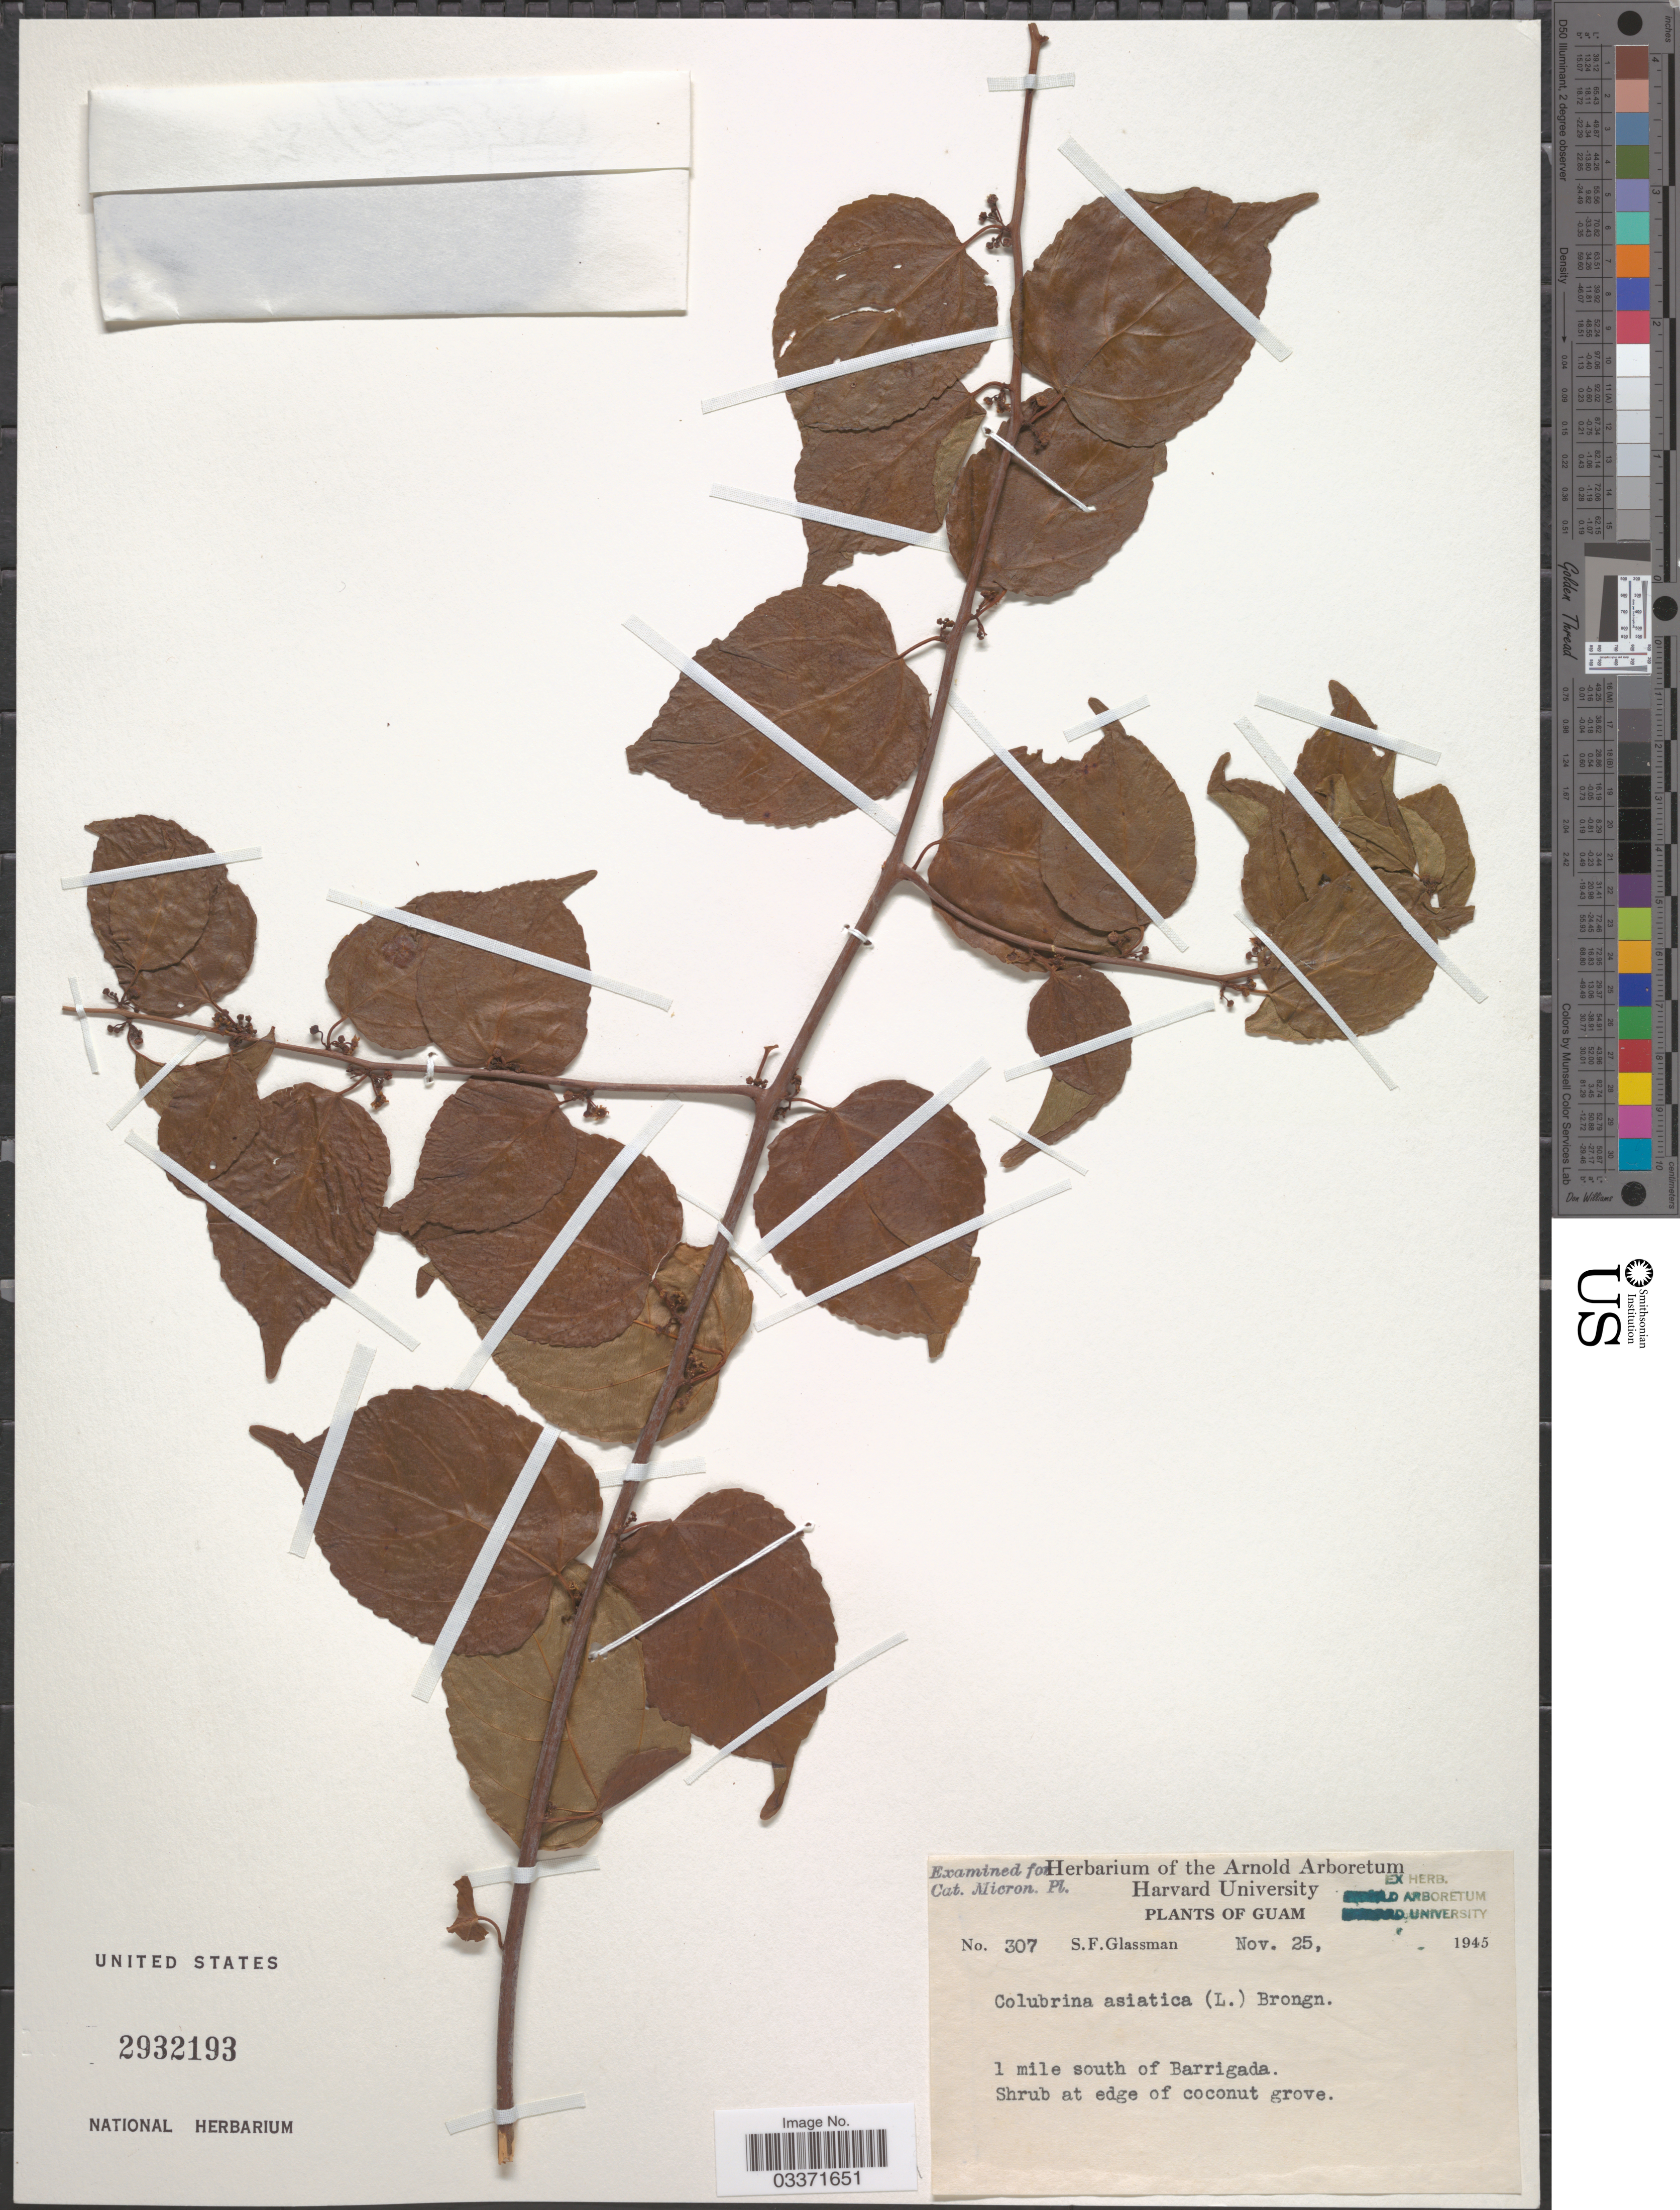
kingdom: Plantae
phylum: Tracheophyta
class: Magnoliopsida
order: Rosales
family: Rhamnaceae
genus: Colubrina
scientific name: Colubrina asiatica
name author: (L.) Brongn.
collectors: S. F. Glassman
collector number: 307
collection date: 1945-11-25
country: Guam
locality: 1 mile south of Barrigada.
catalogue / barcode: US 2932193